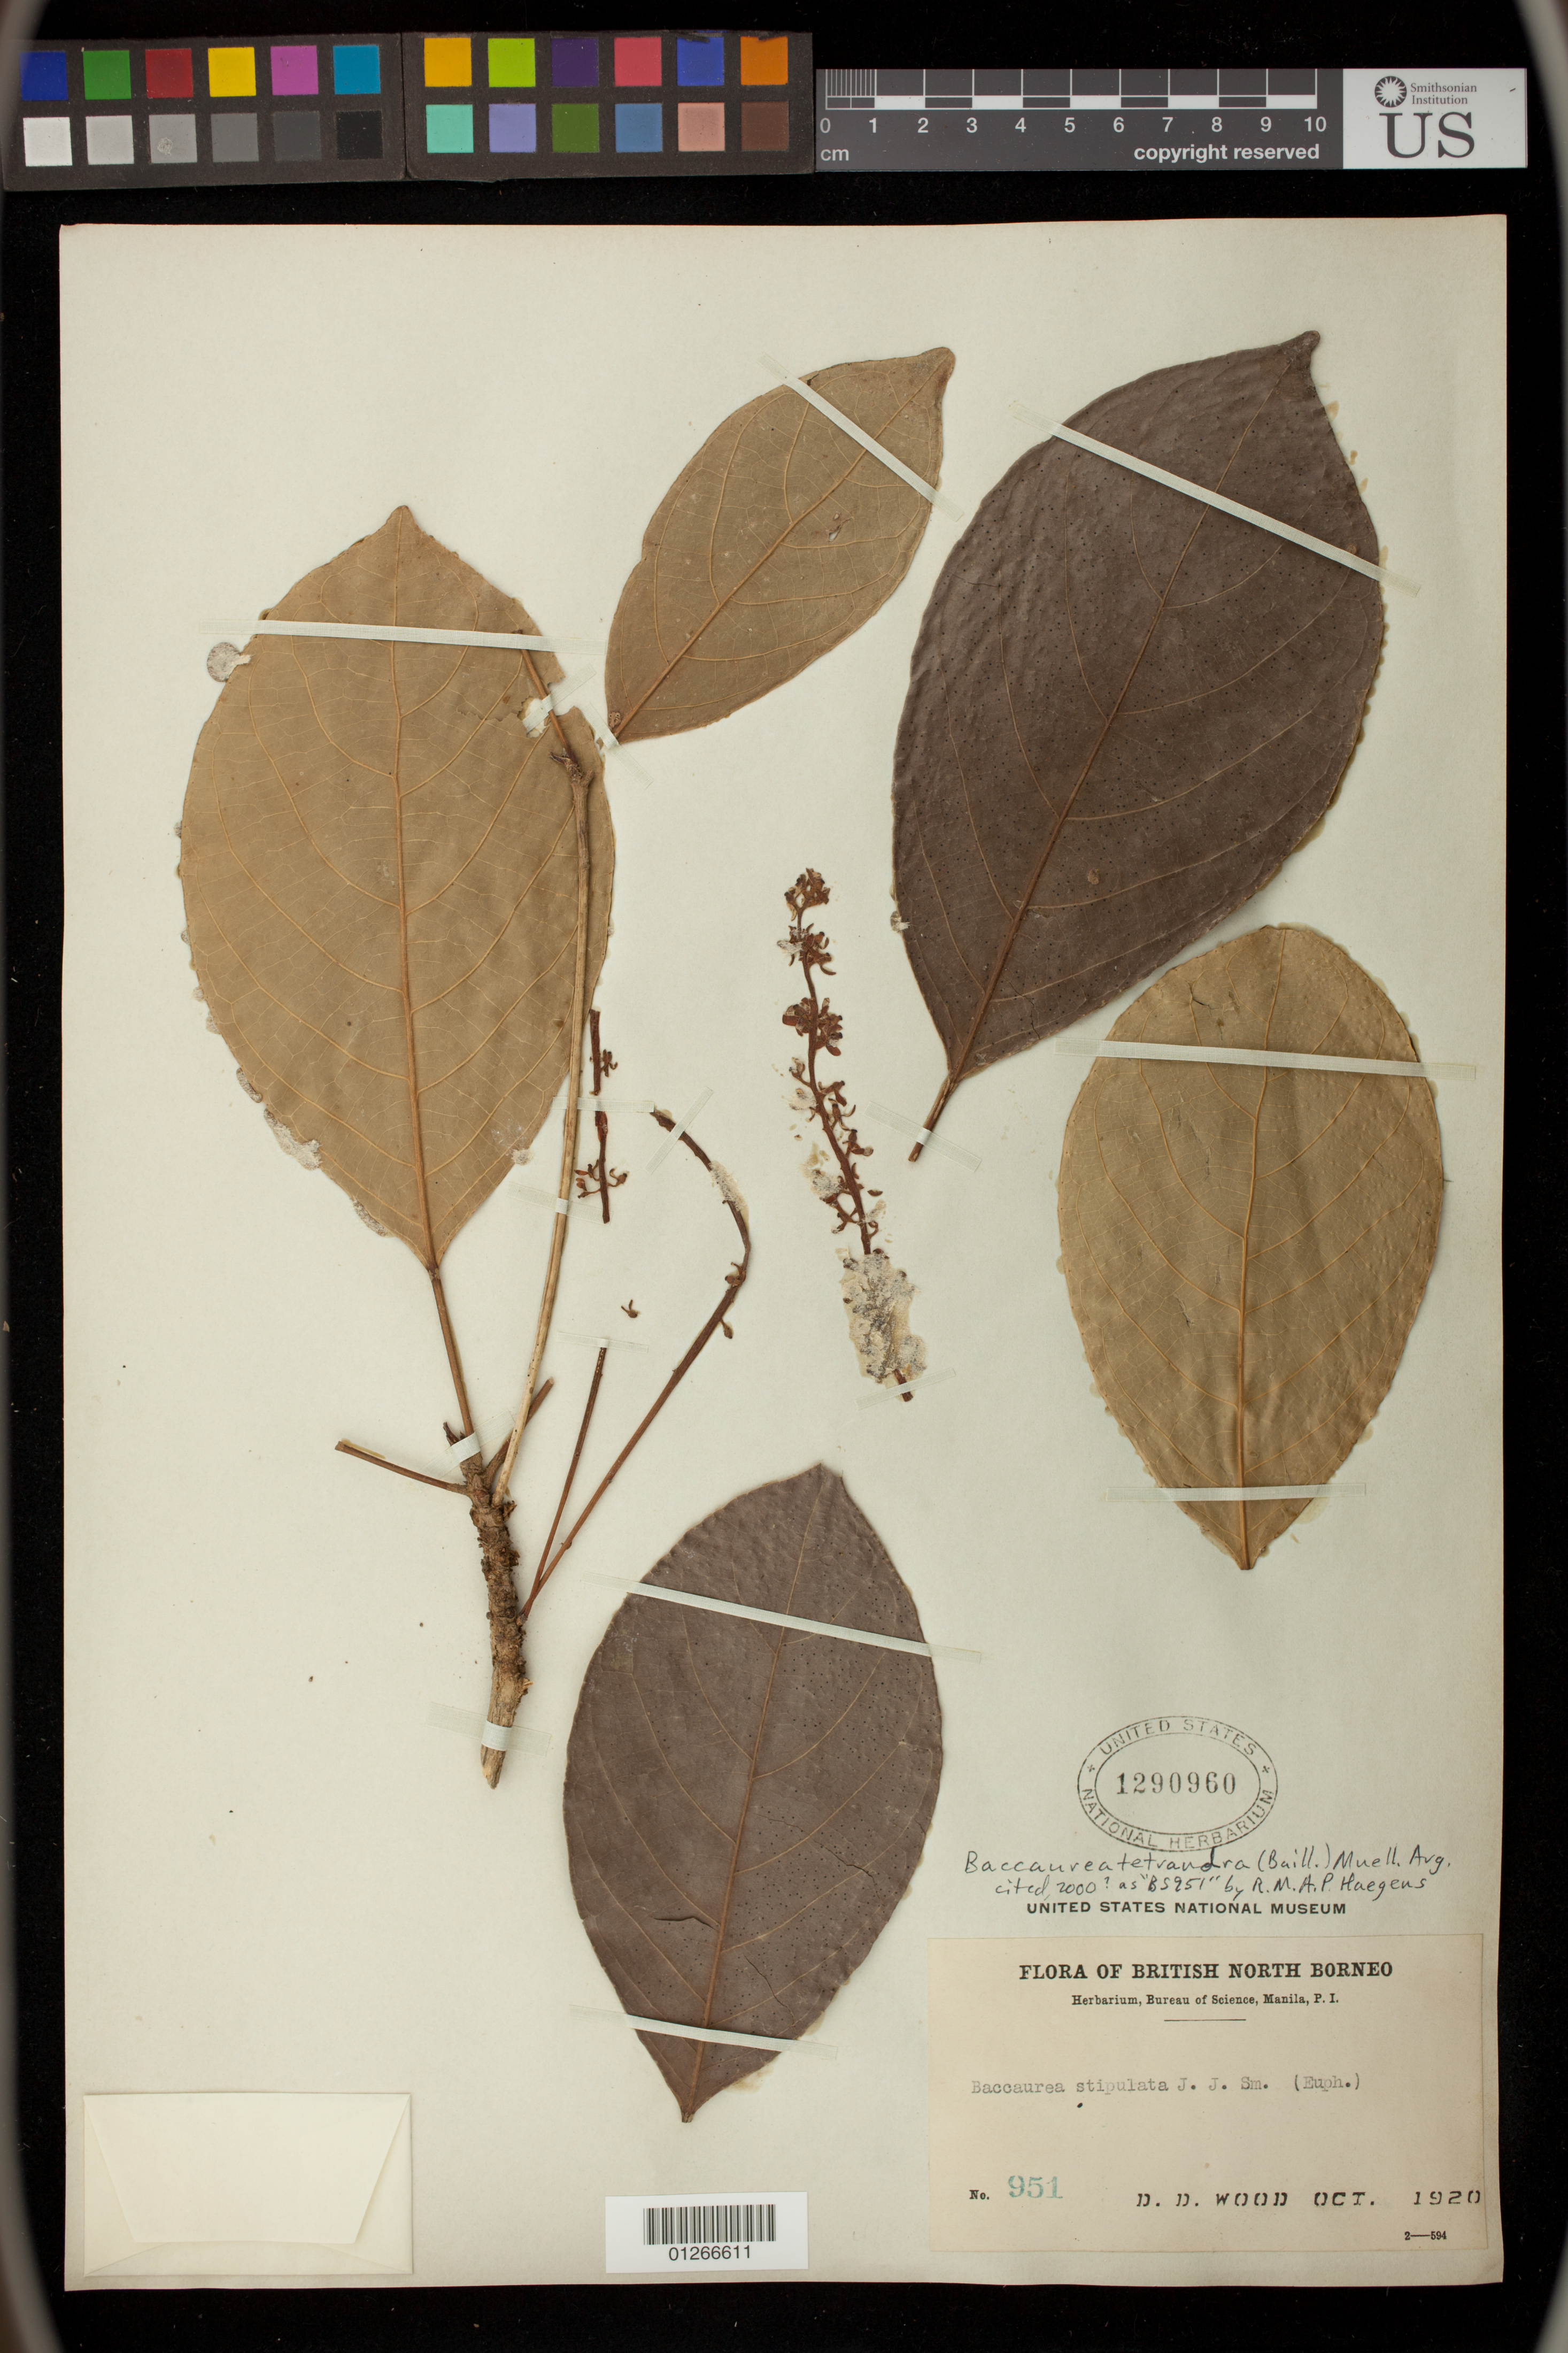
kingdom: Plantae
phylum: Tracheophyta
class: Magnoliopsida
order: Malpighiales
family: Phyllanthaceae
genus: Baccaurea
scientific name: Baccaurea tetrandra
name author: (Baill.) Müll. Arg.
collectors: D. Wood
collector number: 951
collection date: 1920-10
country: Malaysia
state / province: Sabah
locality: British North Borneo